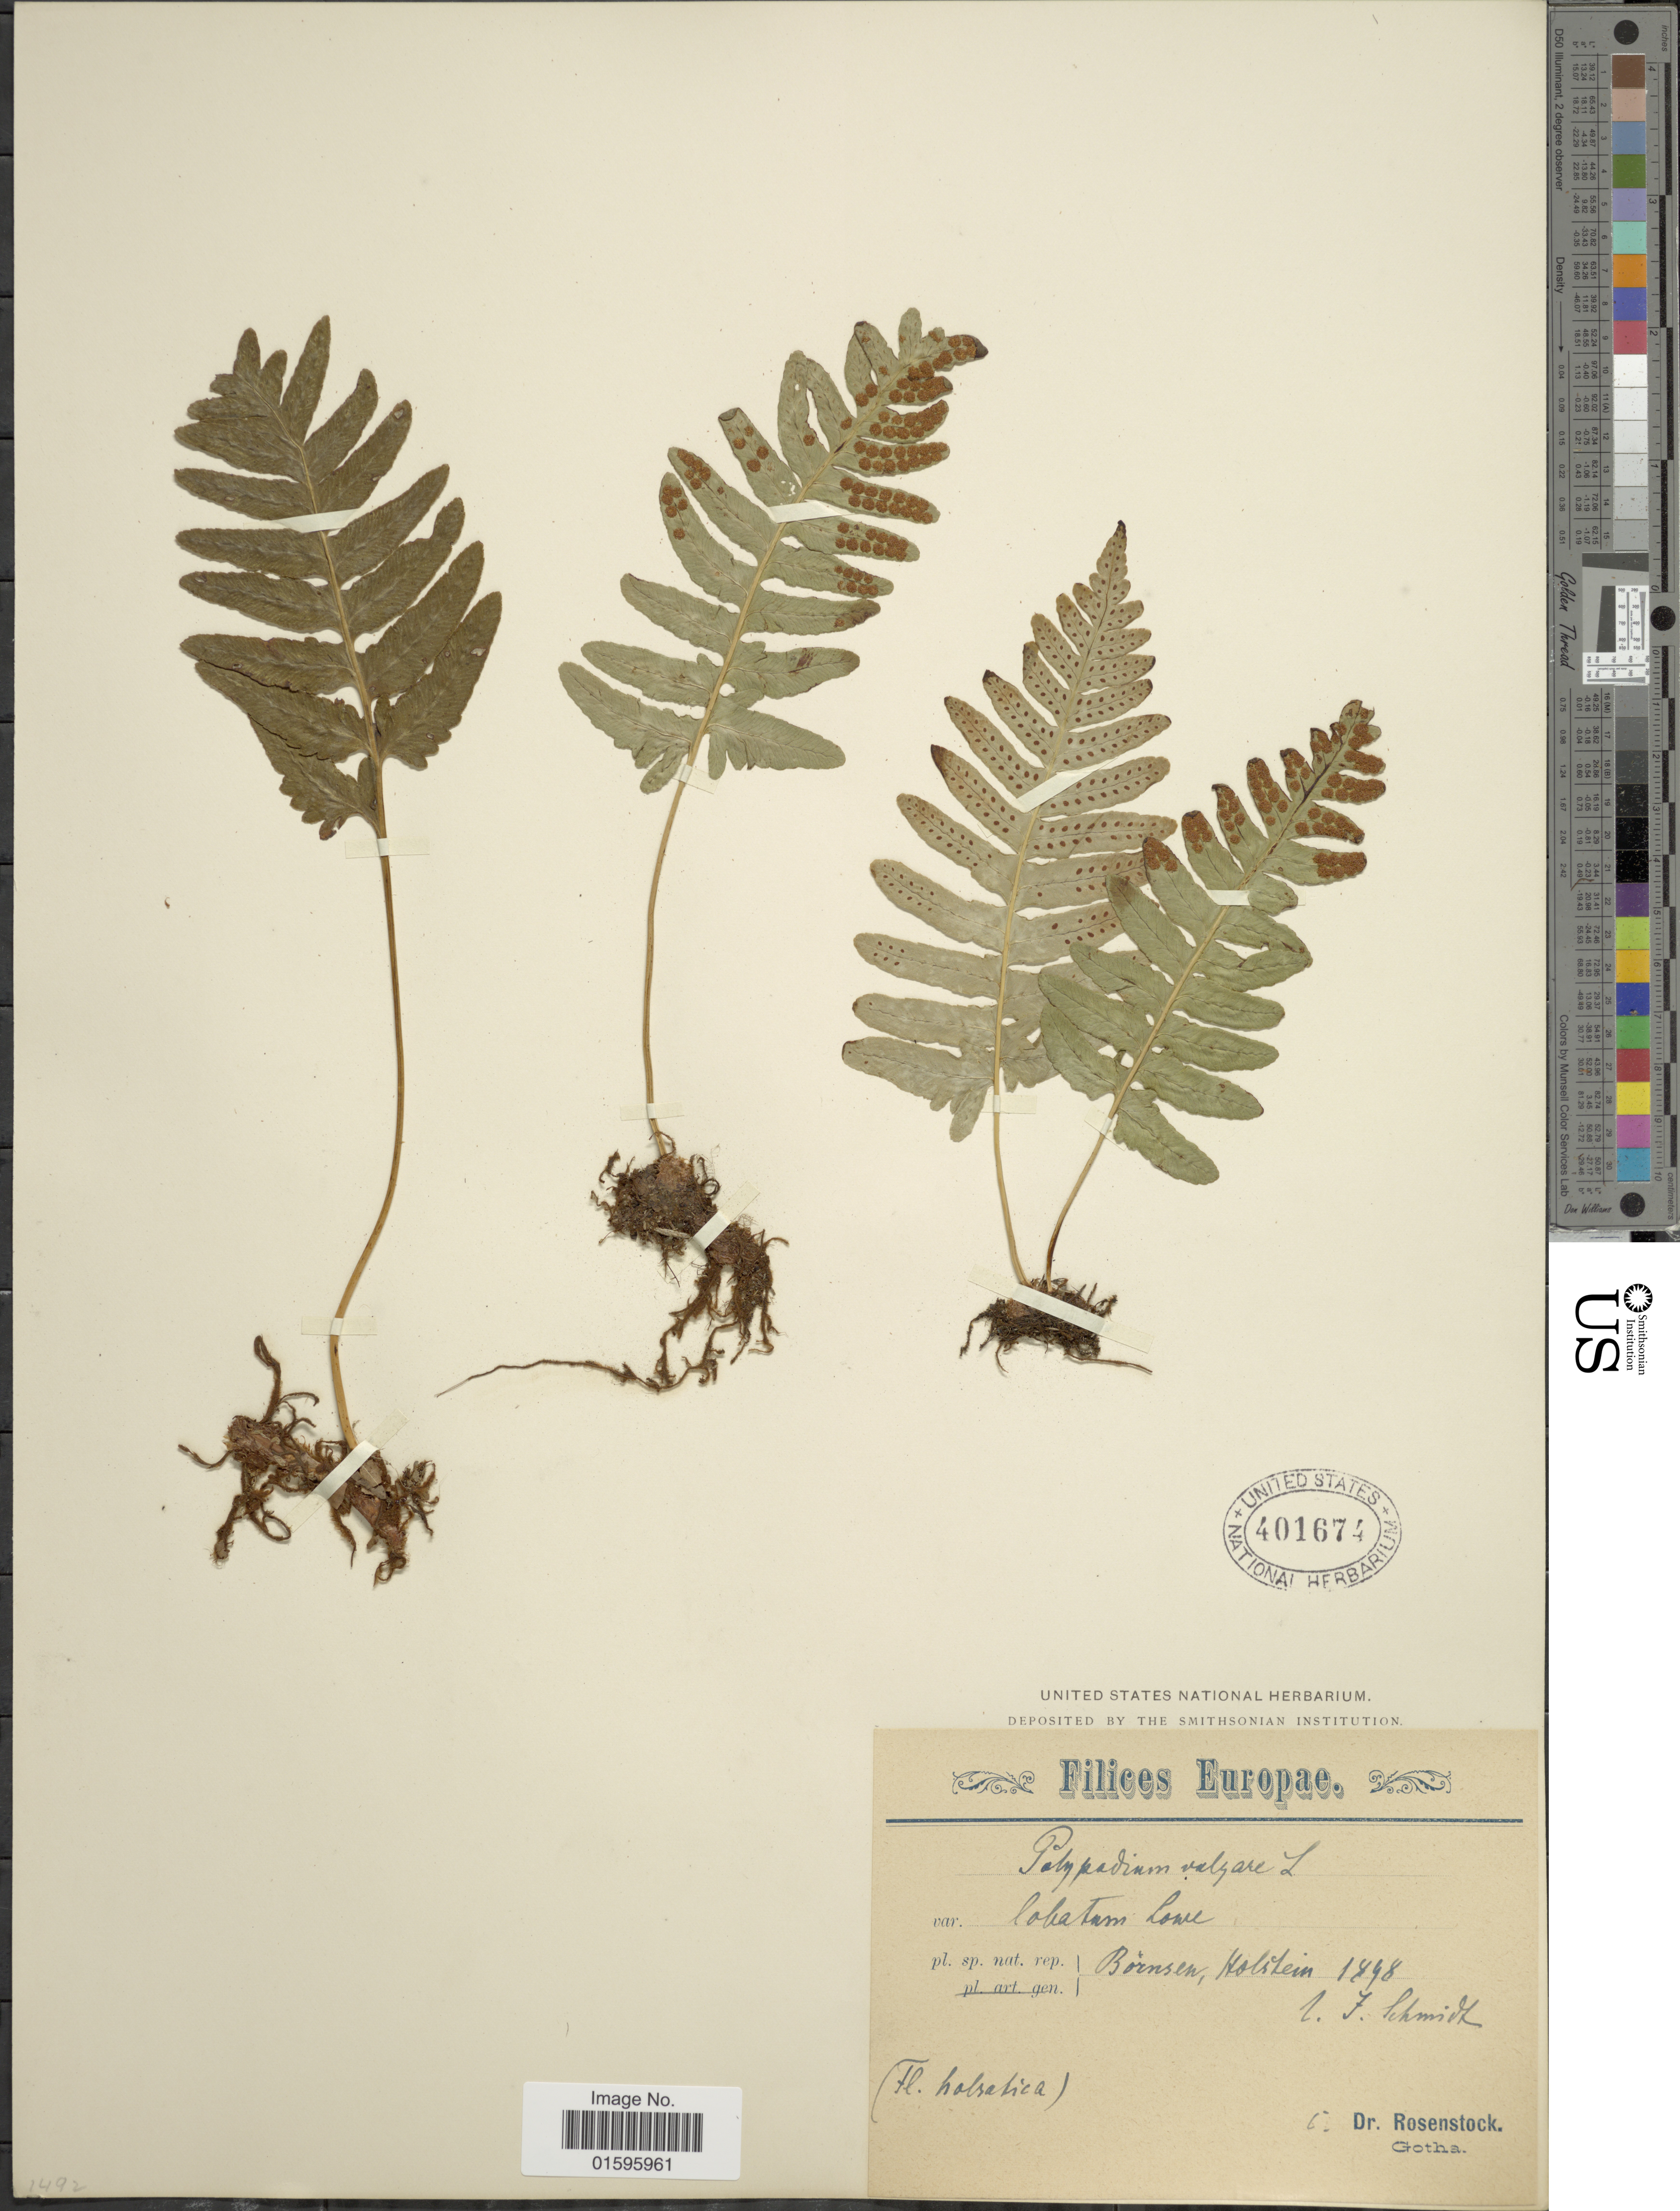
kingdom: Plantae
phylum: Tracheophyta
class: Polypodiopsida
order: Polypodiales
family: Polypodiaceae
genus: Polypodium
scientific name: Polypodium vulgare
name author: L.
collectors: F. Schmidt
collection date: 1898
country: Germany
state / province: Schleswig-Holstein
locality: Europae, Bornsen, Holstein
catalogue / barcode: US 401674